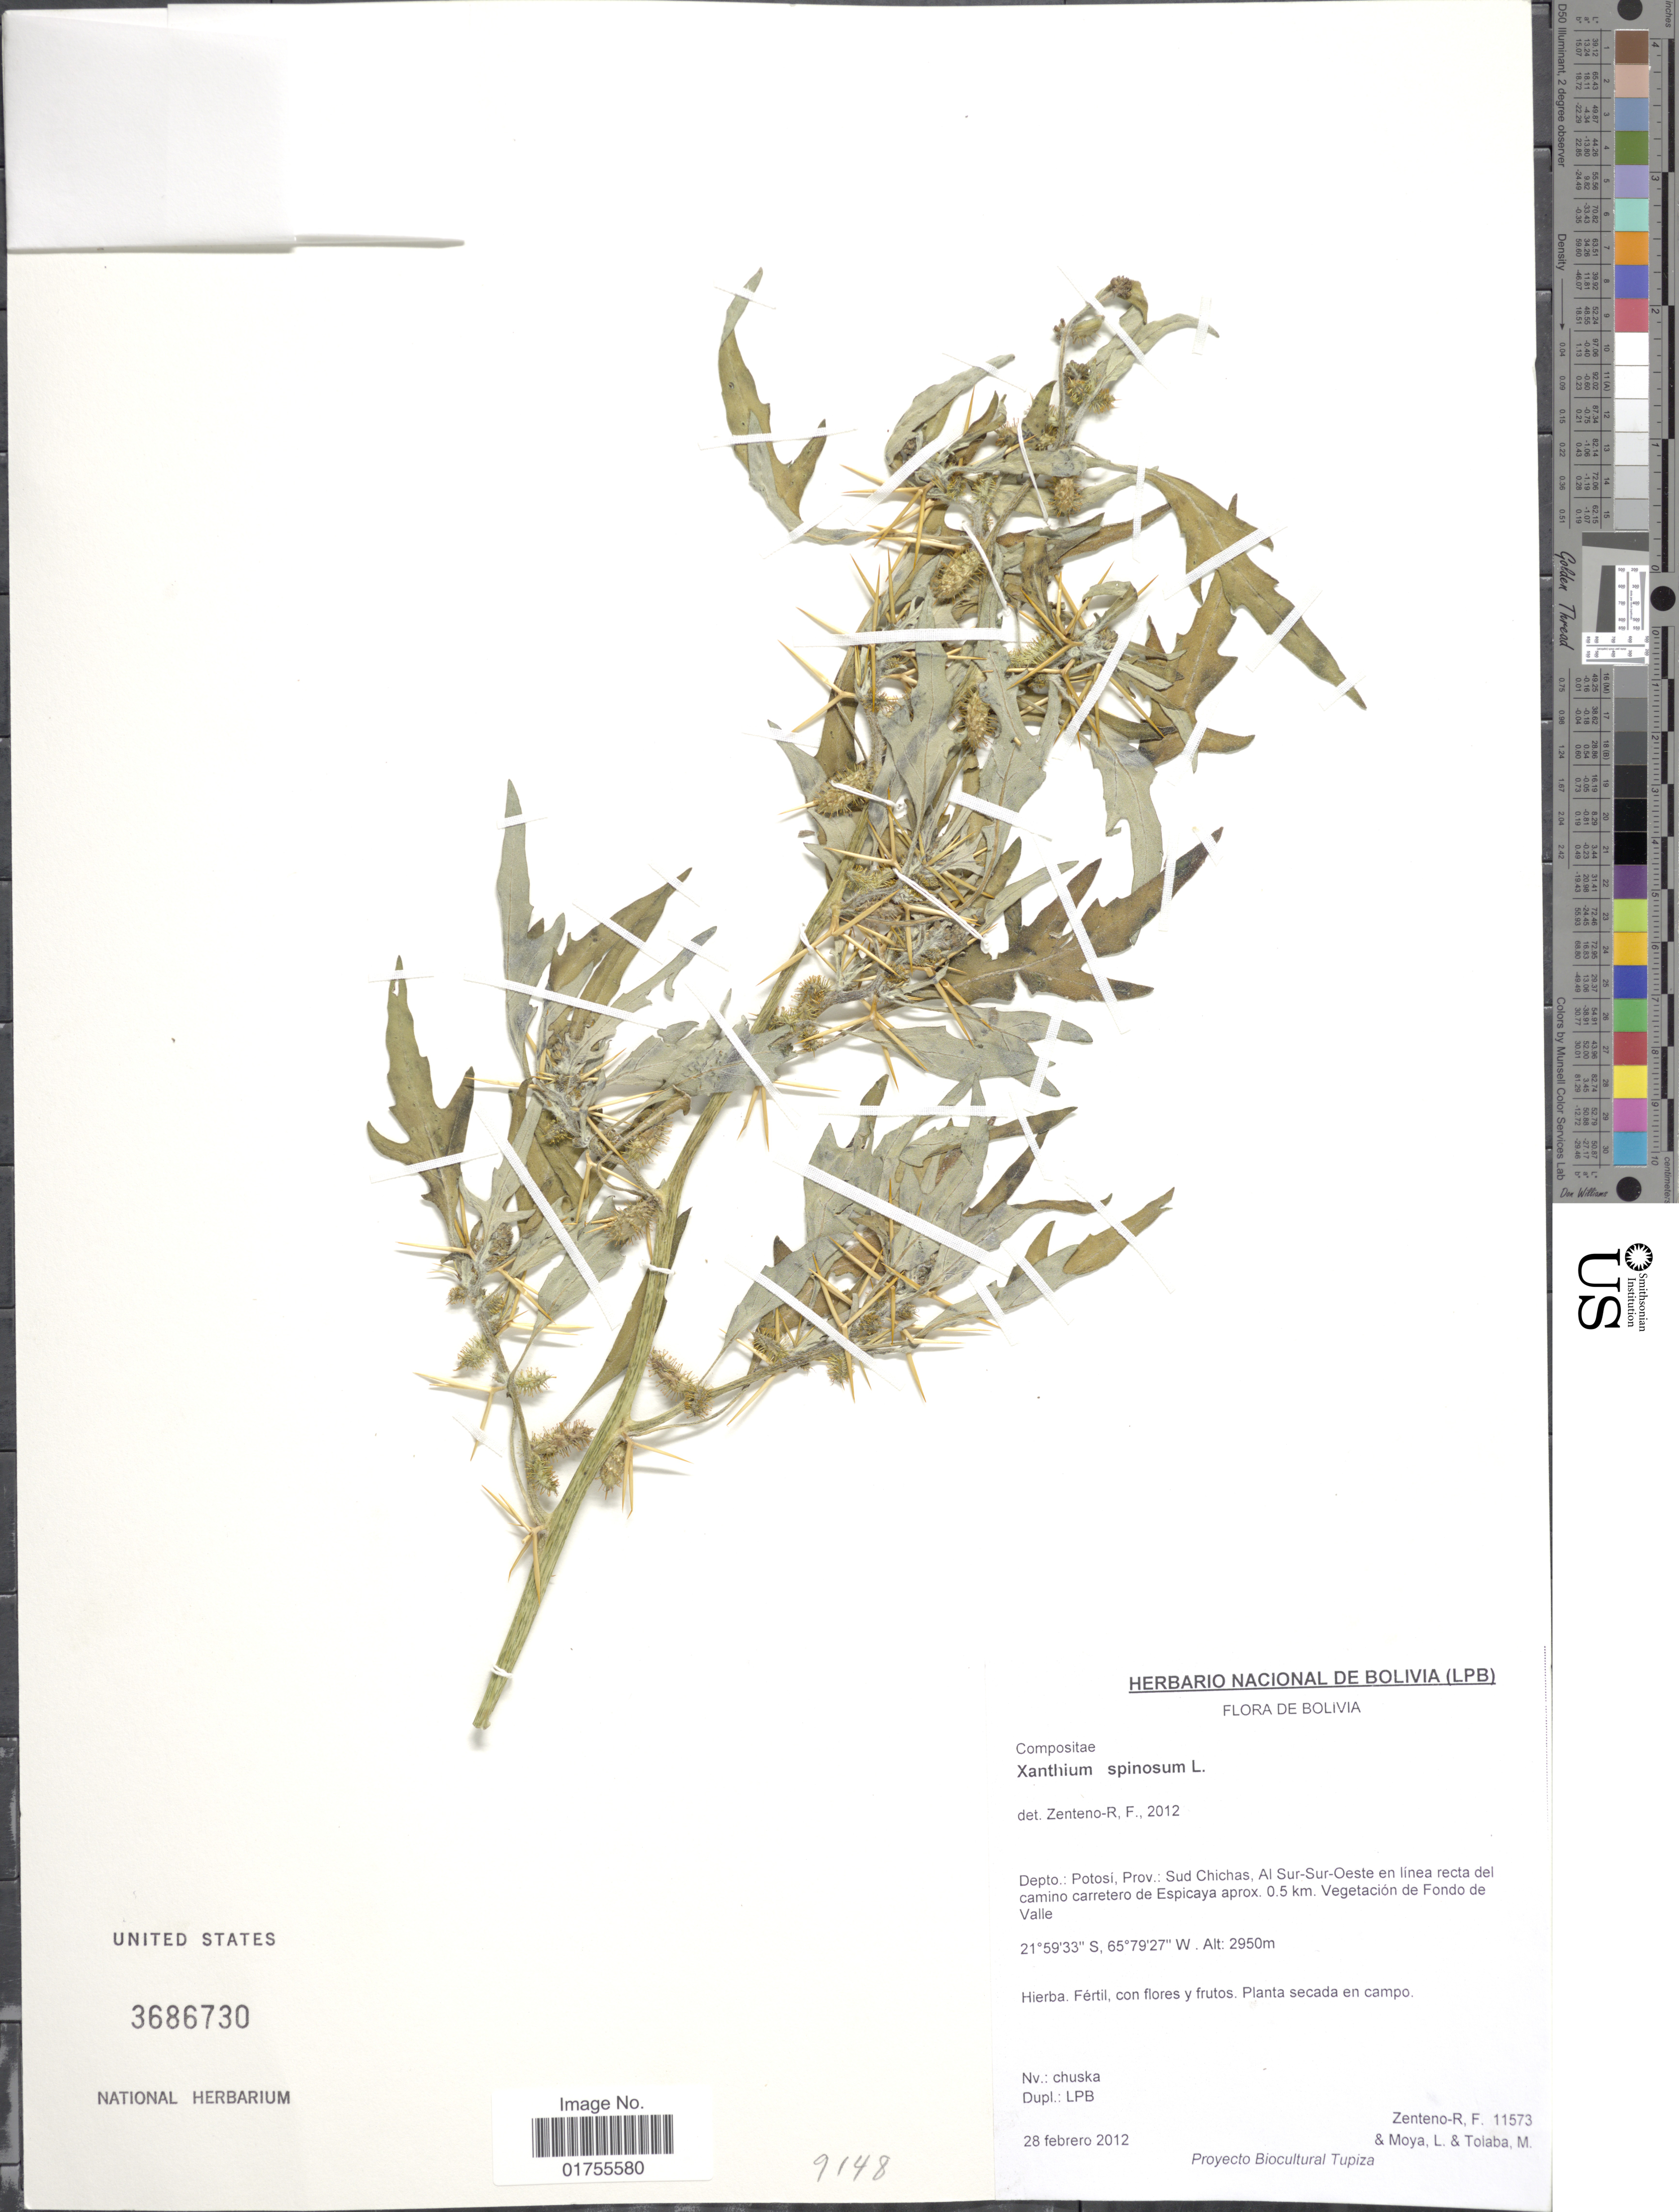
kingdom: Plantae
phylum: Tracheophyta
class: Magnoliopsida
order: Asterales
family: Asteraceae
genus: Xanthium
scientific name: Xanthium spinosum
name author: L.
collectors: F. Zenteno, L. Moya & M. Tolaba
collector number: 11573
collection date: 2012-02-28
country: Bolivia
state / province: Potosi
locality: Depto. Potosi, Prov.: Sud Chicas, Al Sur-Sur-Oeste en linea recta del camino carretero de Espicaya aprox. 0.5 km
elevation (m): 2950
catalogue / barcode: US 3686730